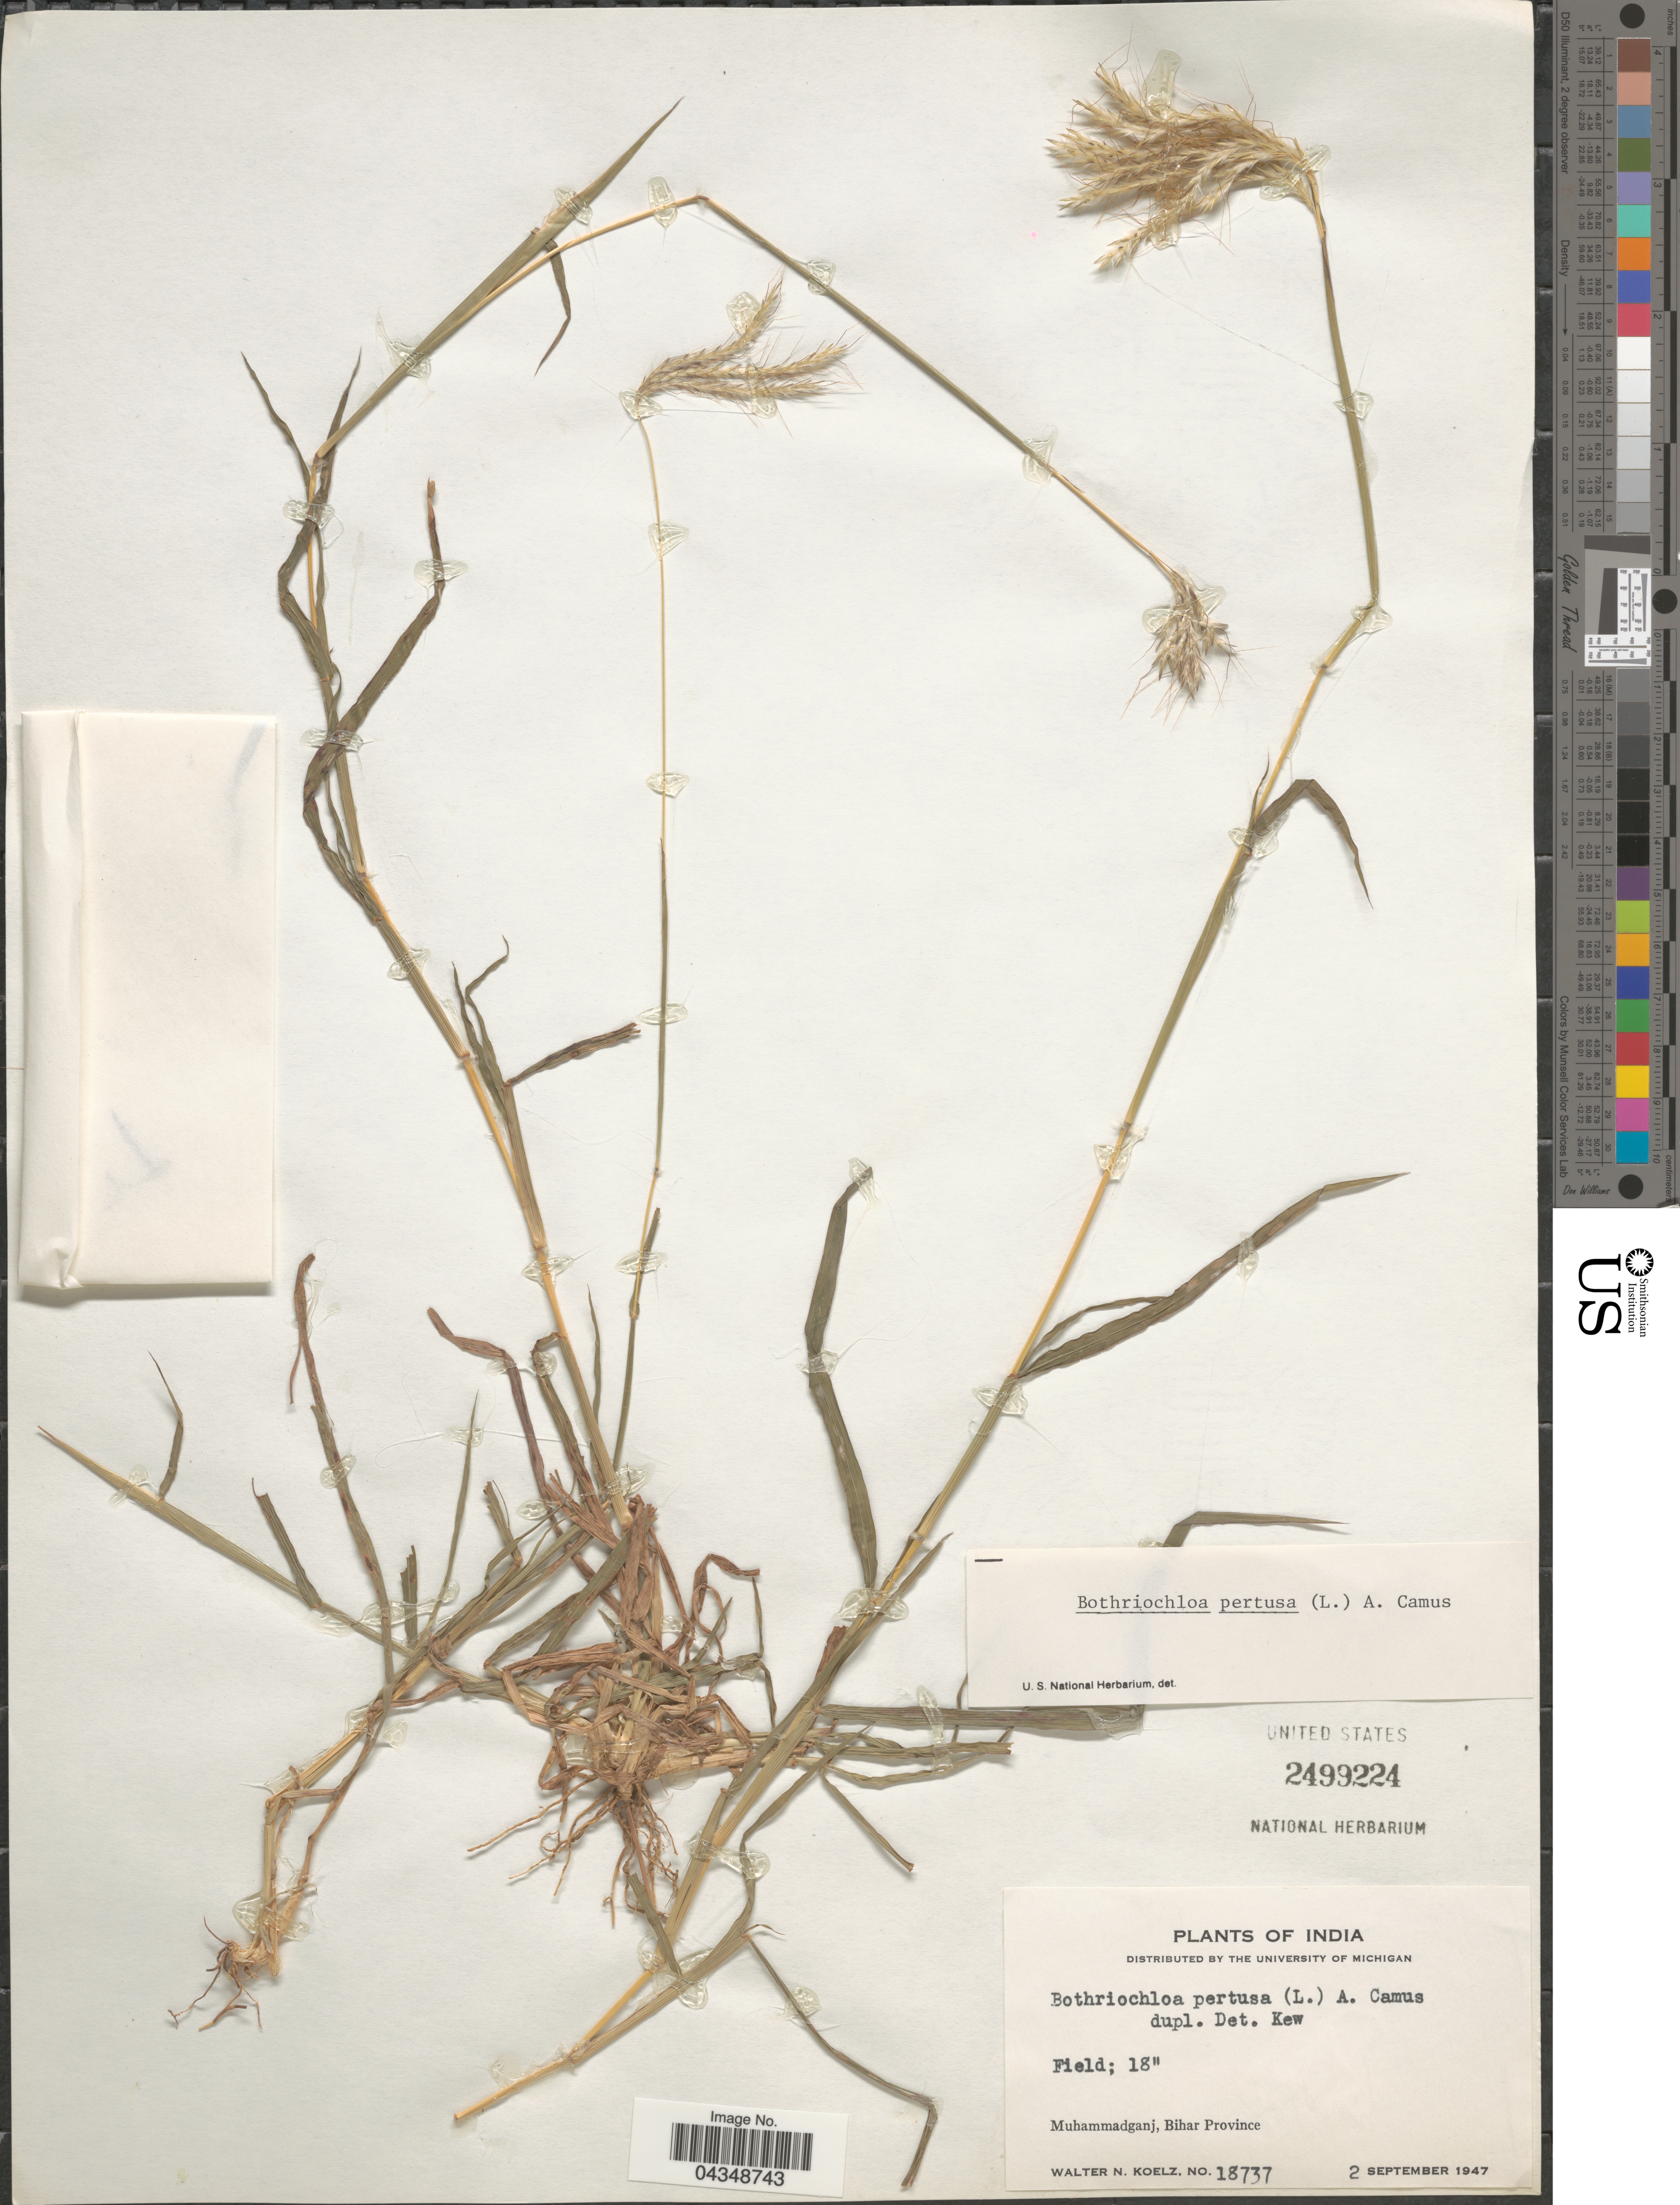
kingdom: Plantae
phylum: Tracheophyta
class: Liliopsida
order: Poales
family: Poaceae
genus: Bothriochloa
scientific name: Bothriochloa pertusa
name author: (L.) A. Camus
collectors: W. N. Koelz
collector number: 18737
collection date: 1947-09-02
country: India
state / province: Bihar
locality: Field; 18'. Muhammadganj.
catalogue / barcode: US 2499224